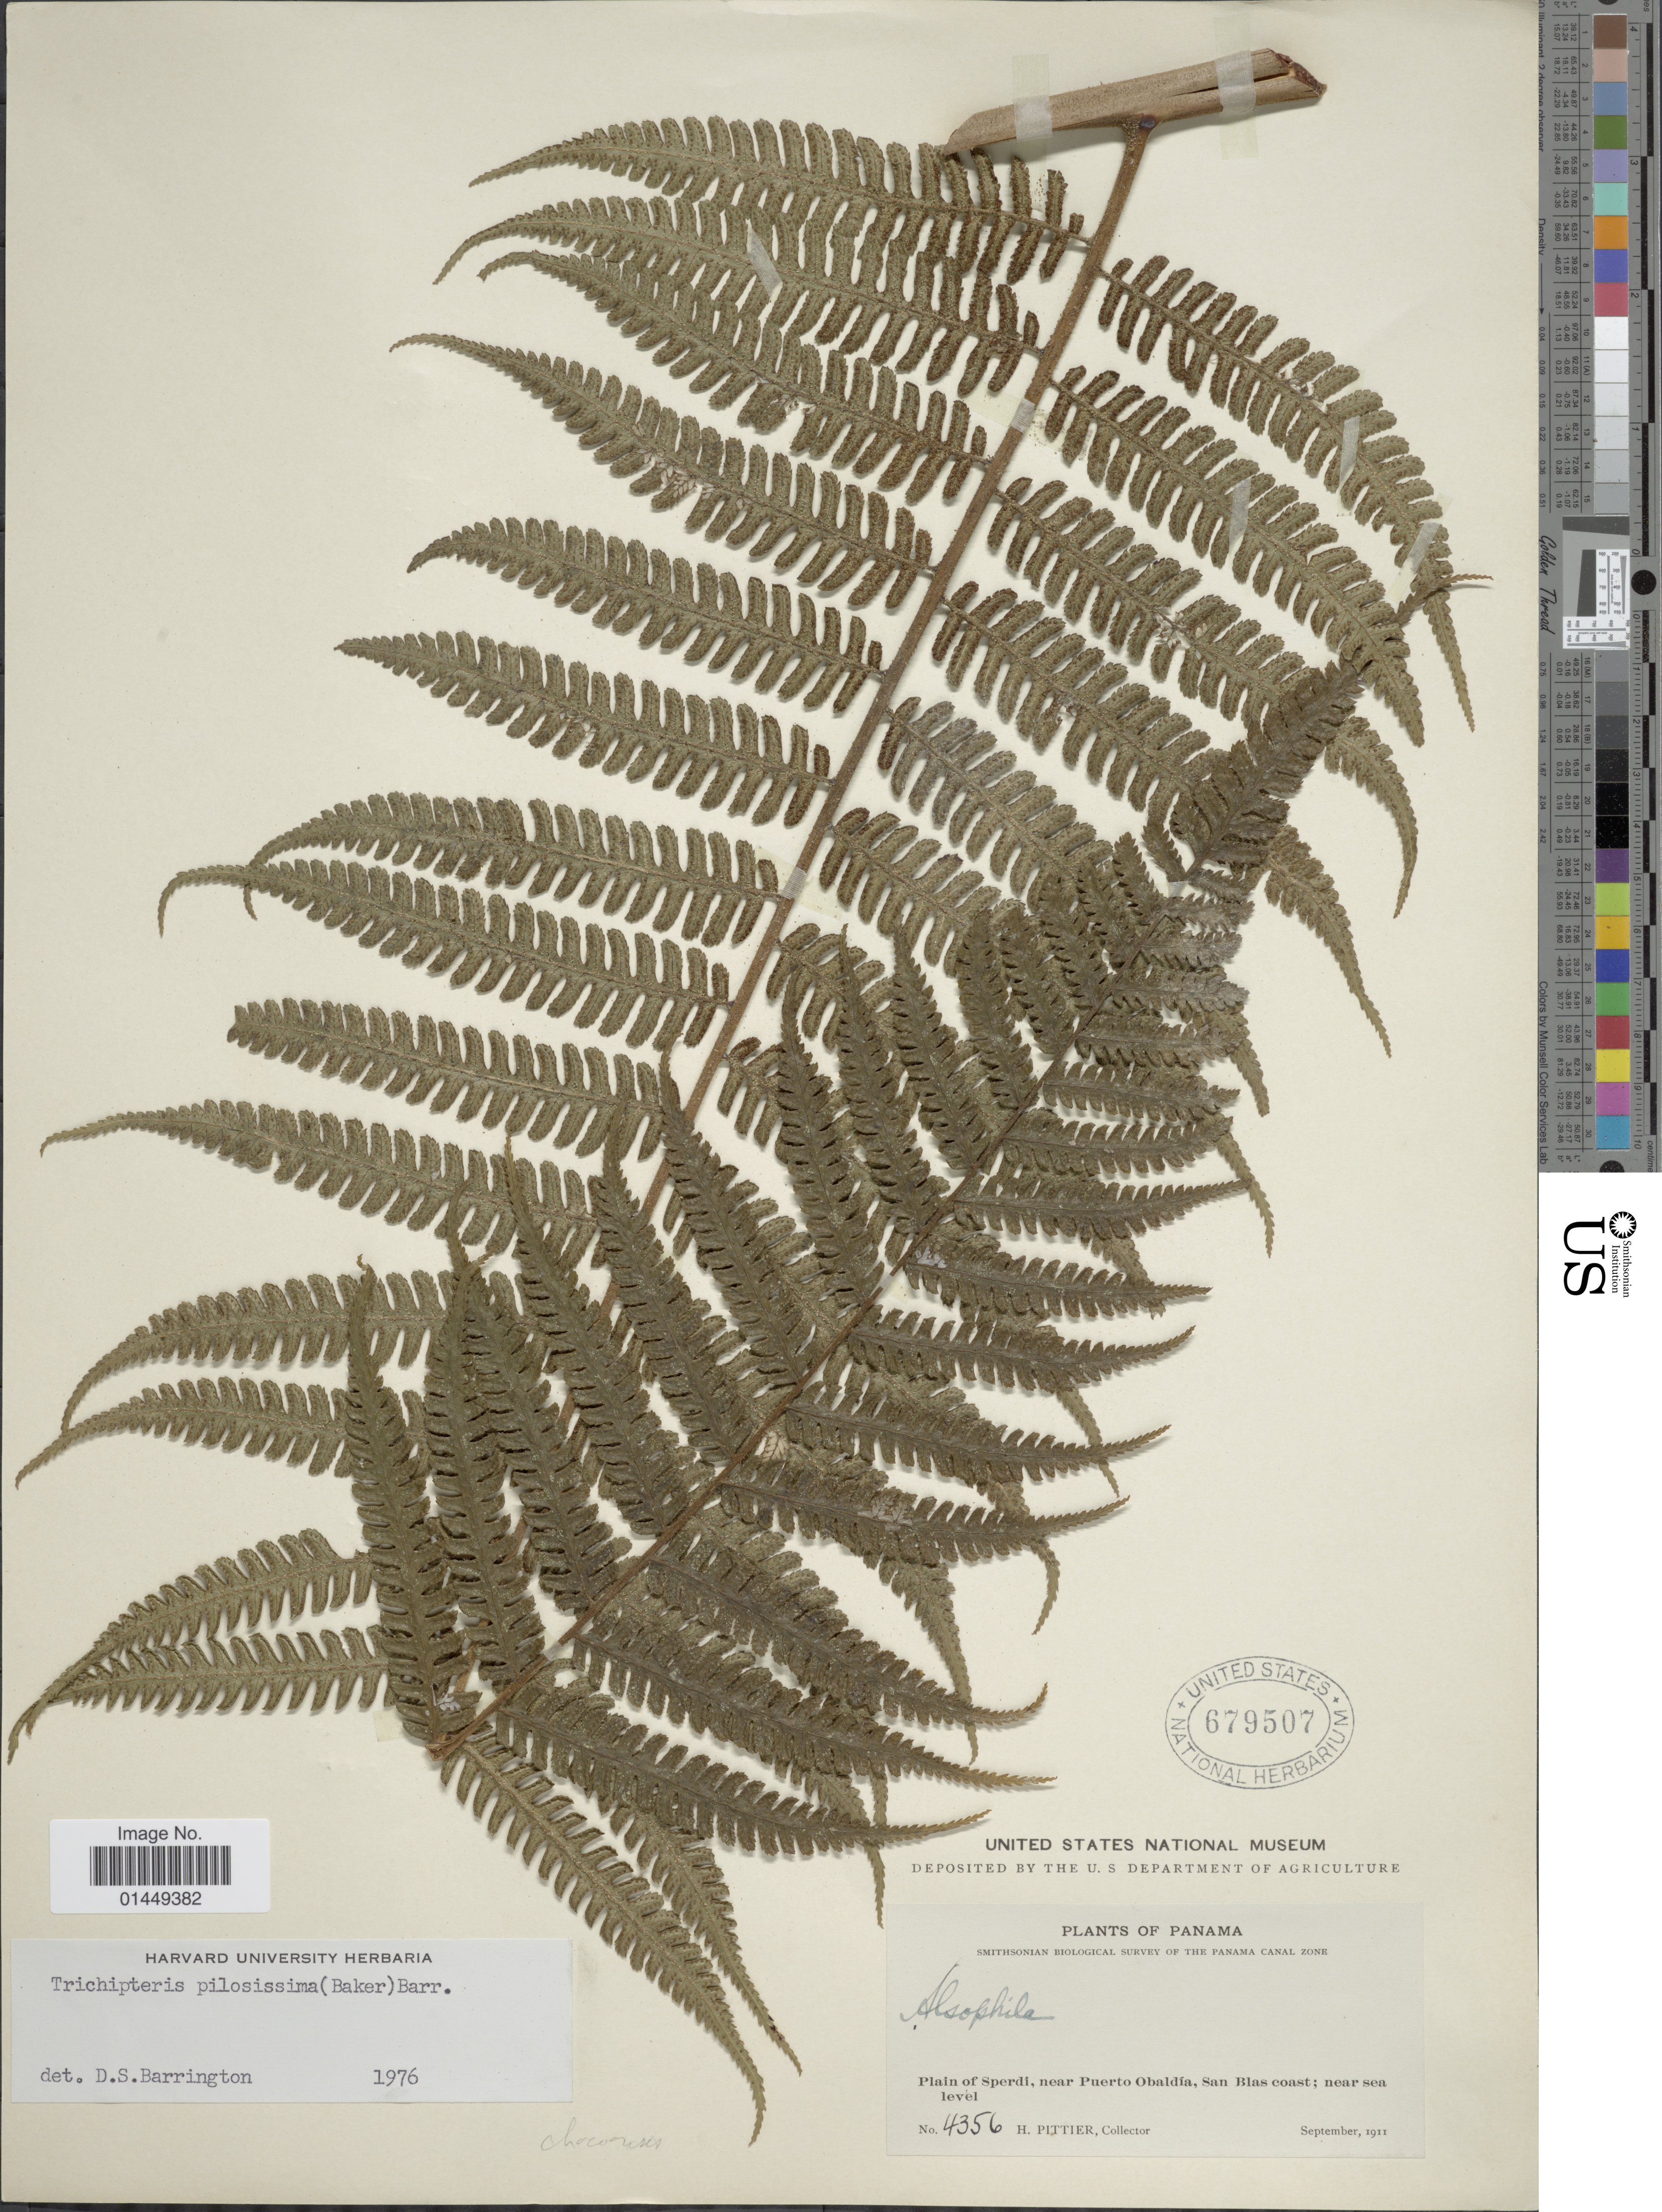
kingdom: Plantae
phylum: Tracheophyta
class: Polypodiopsida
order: Cyatheales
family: Cyatheaceae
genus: Cyathea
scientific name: Cyathea pilosissima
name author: (Baker) Domin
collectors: H. F. Pittier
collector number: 4356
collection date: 1911-09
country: Panama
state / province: Kuna Yala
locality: Plain of Sperdi,l near Puerto Obaldía, San Blas coast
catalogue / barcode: US 679507